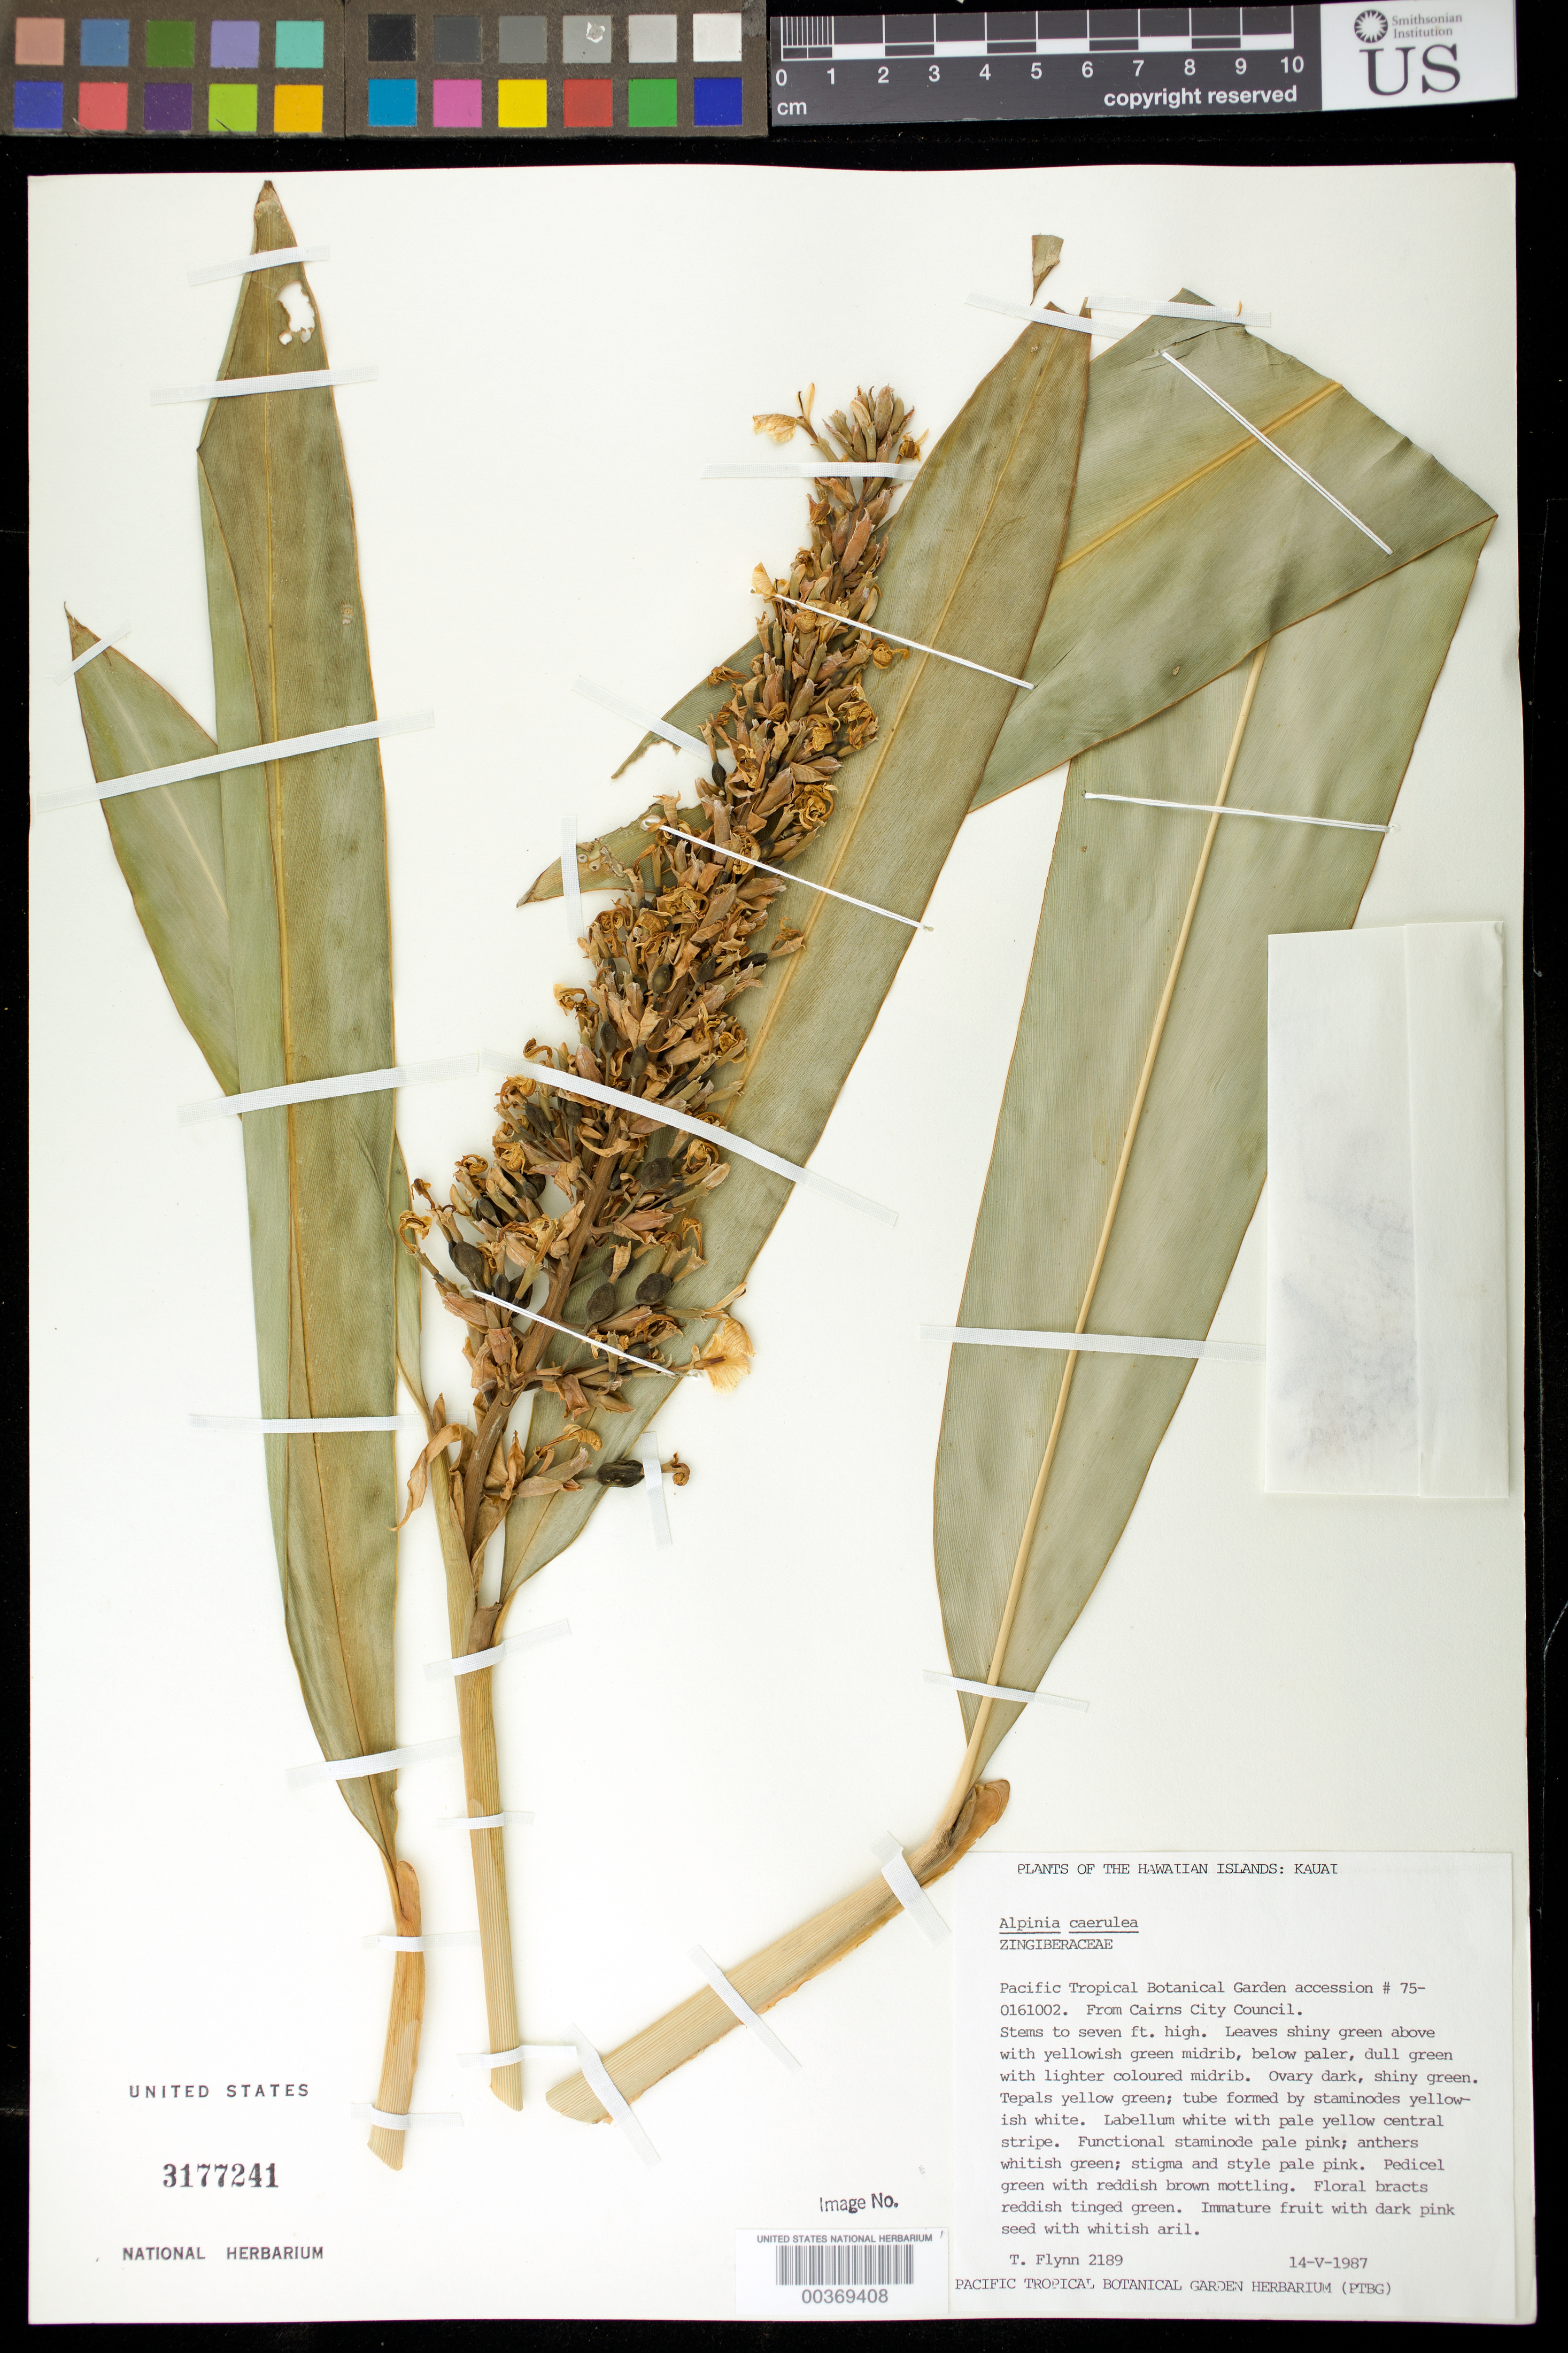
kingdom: Plantae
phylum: Tracheophyta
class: Liliopsida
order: Zingiberales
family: Zingiberaceae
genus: Alpinia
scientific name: Alpinia caerulea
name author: Benth.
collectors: T. W. Flynn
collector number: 2189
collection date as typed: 14 May 1987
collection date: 1987-05-14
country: United States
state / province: Hawaii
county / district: Maui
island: Maui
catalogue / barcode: US 3177241